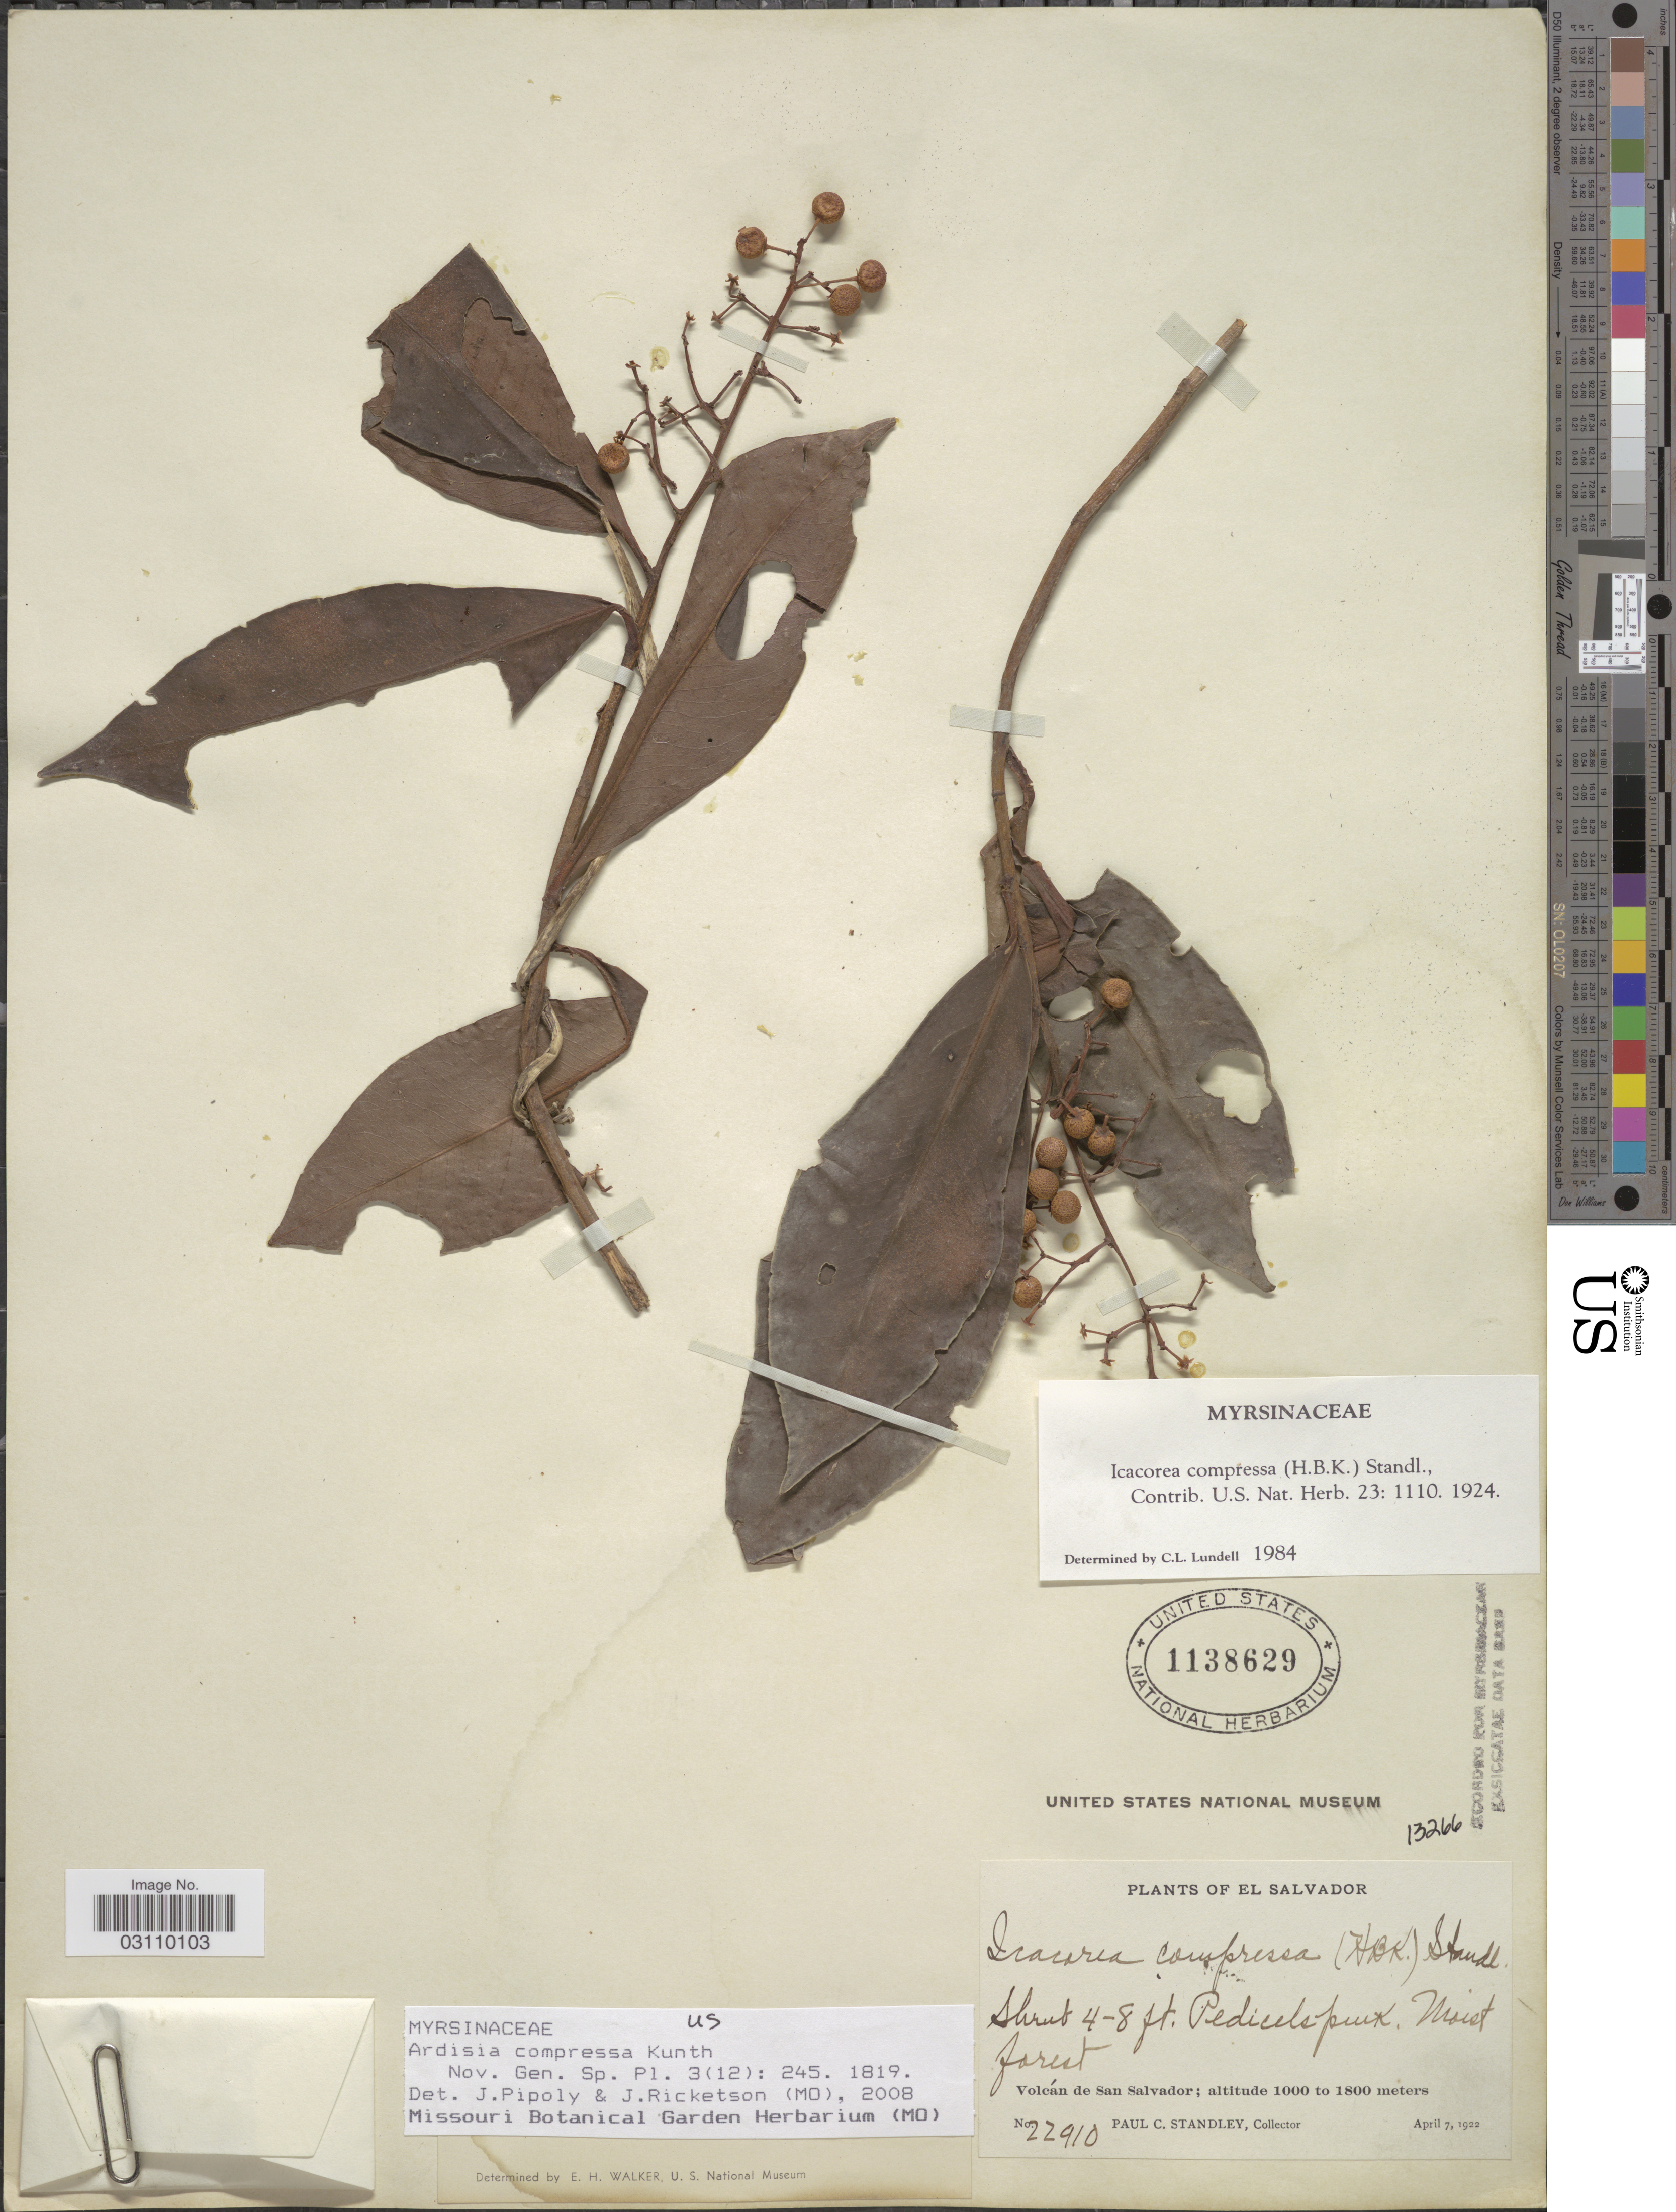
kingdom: Plantae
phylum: Tracheophyta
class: Magnoliopsida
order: Ericales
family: Primulaceae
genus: Ardisia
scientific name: Ardisia compressa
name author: Kunth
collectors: P. C. Standley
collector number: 22910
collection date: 1922-04-07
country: El Salvador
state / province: San Salvador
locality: Volcán de San Salvador.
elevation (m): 1000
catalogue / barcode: US 1138629